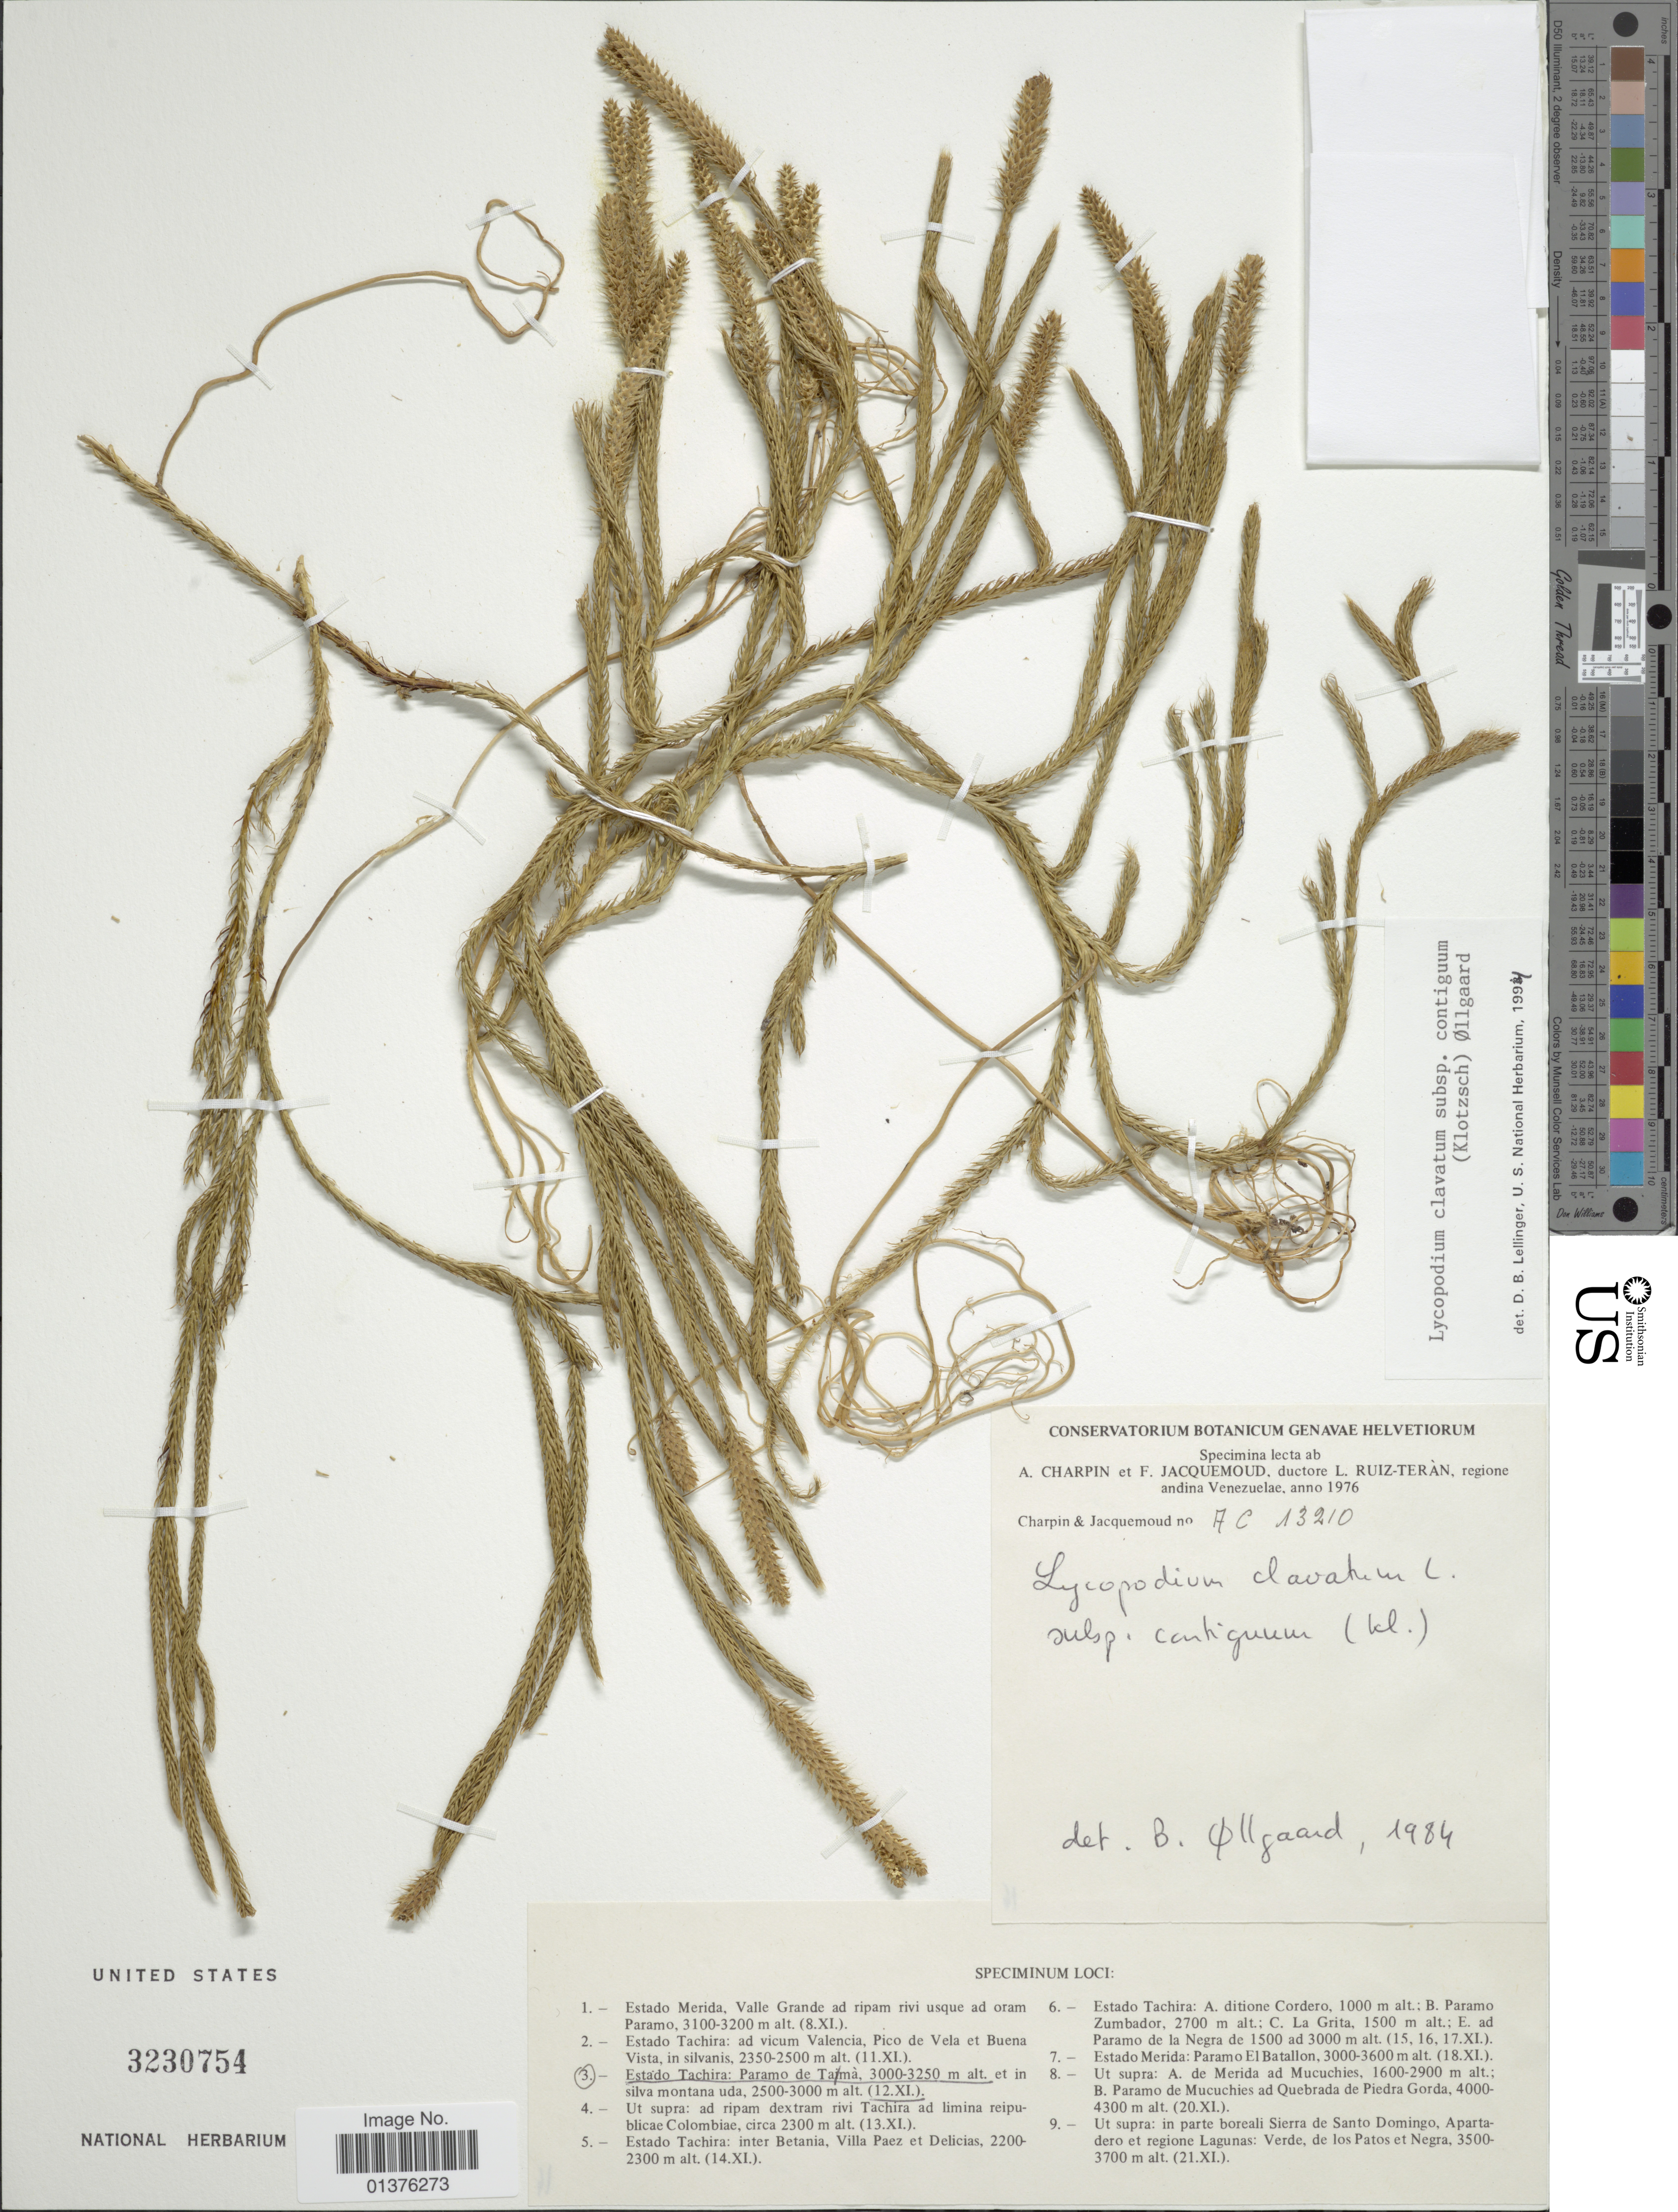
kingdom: Plantae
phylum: Tracheophyta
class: Lycopodiopsida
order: Lycopodiales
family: Lycopodiaceae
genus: Lycopodium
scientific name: Lycopodium clavatum subsp. contiguum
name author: (Klotzsch) B. Øllg.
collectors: A. Charpin, F. Jacquemoud & L. E. Ruíz-Terán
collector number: AC13210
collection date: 1976-11-12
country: Venezuela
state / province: Tachira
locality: Paramo de Tamá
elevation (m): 3000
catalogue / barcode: US 3230754